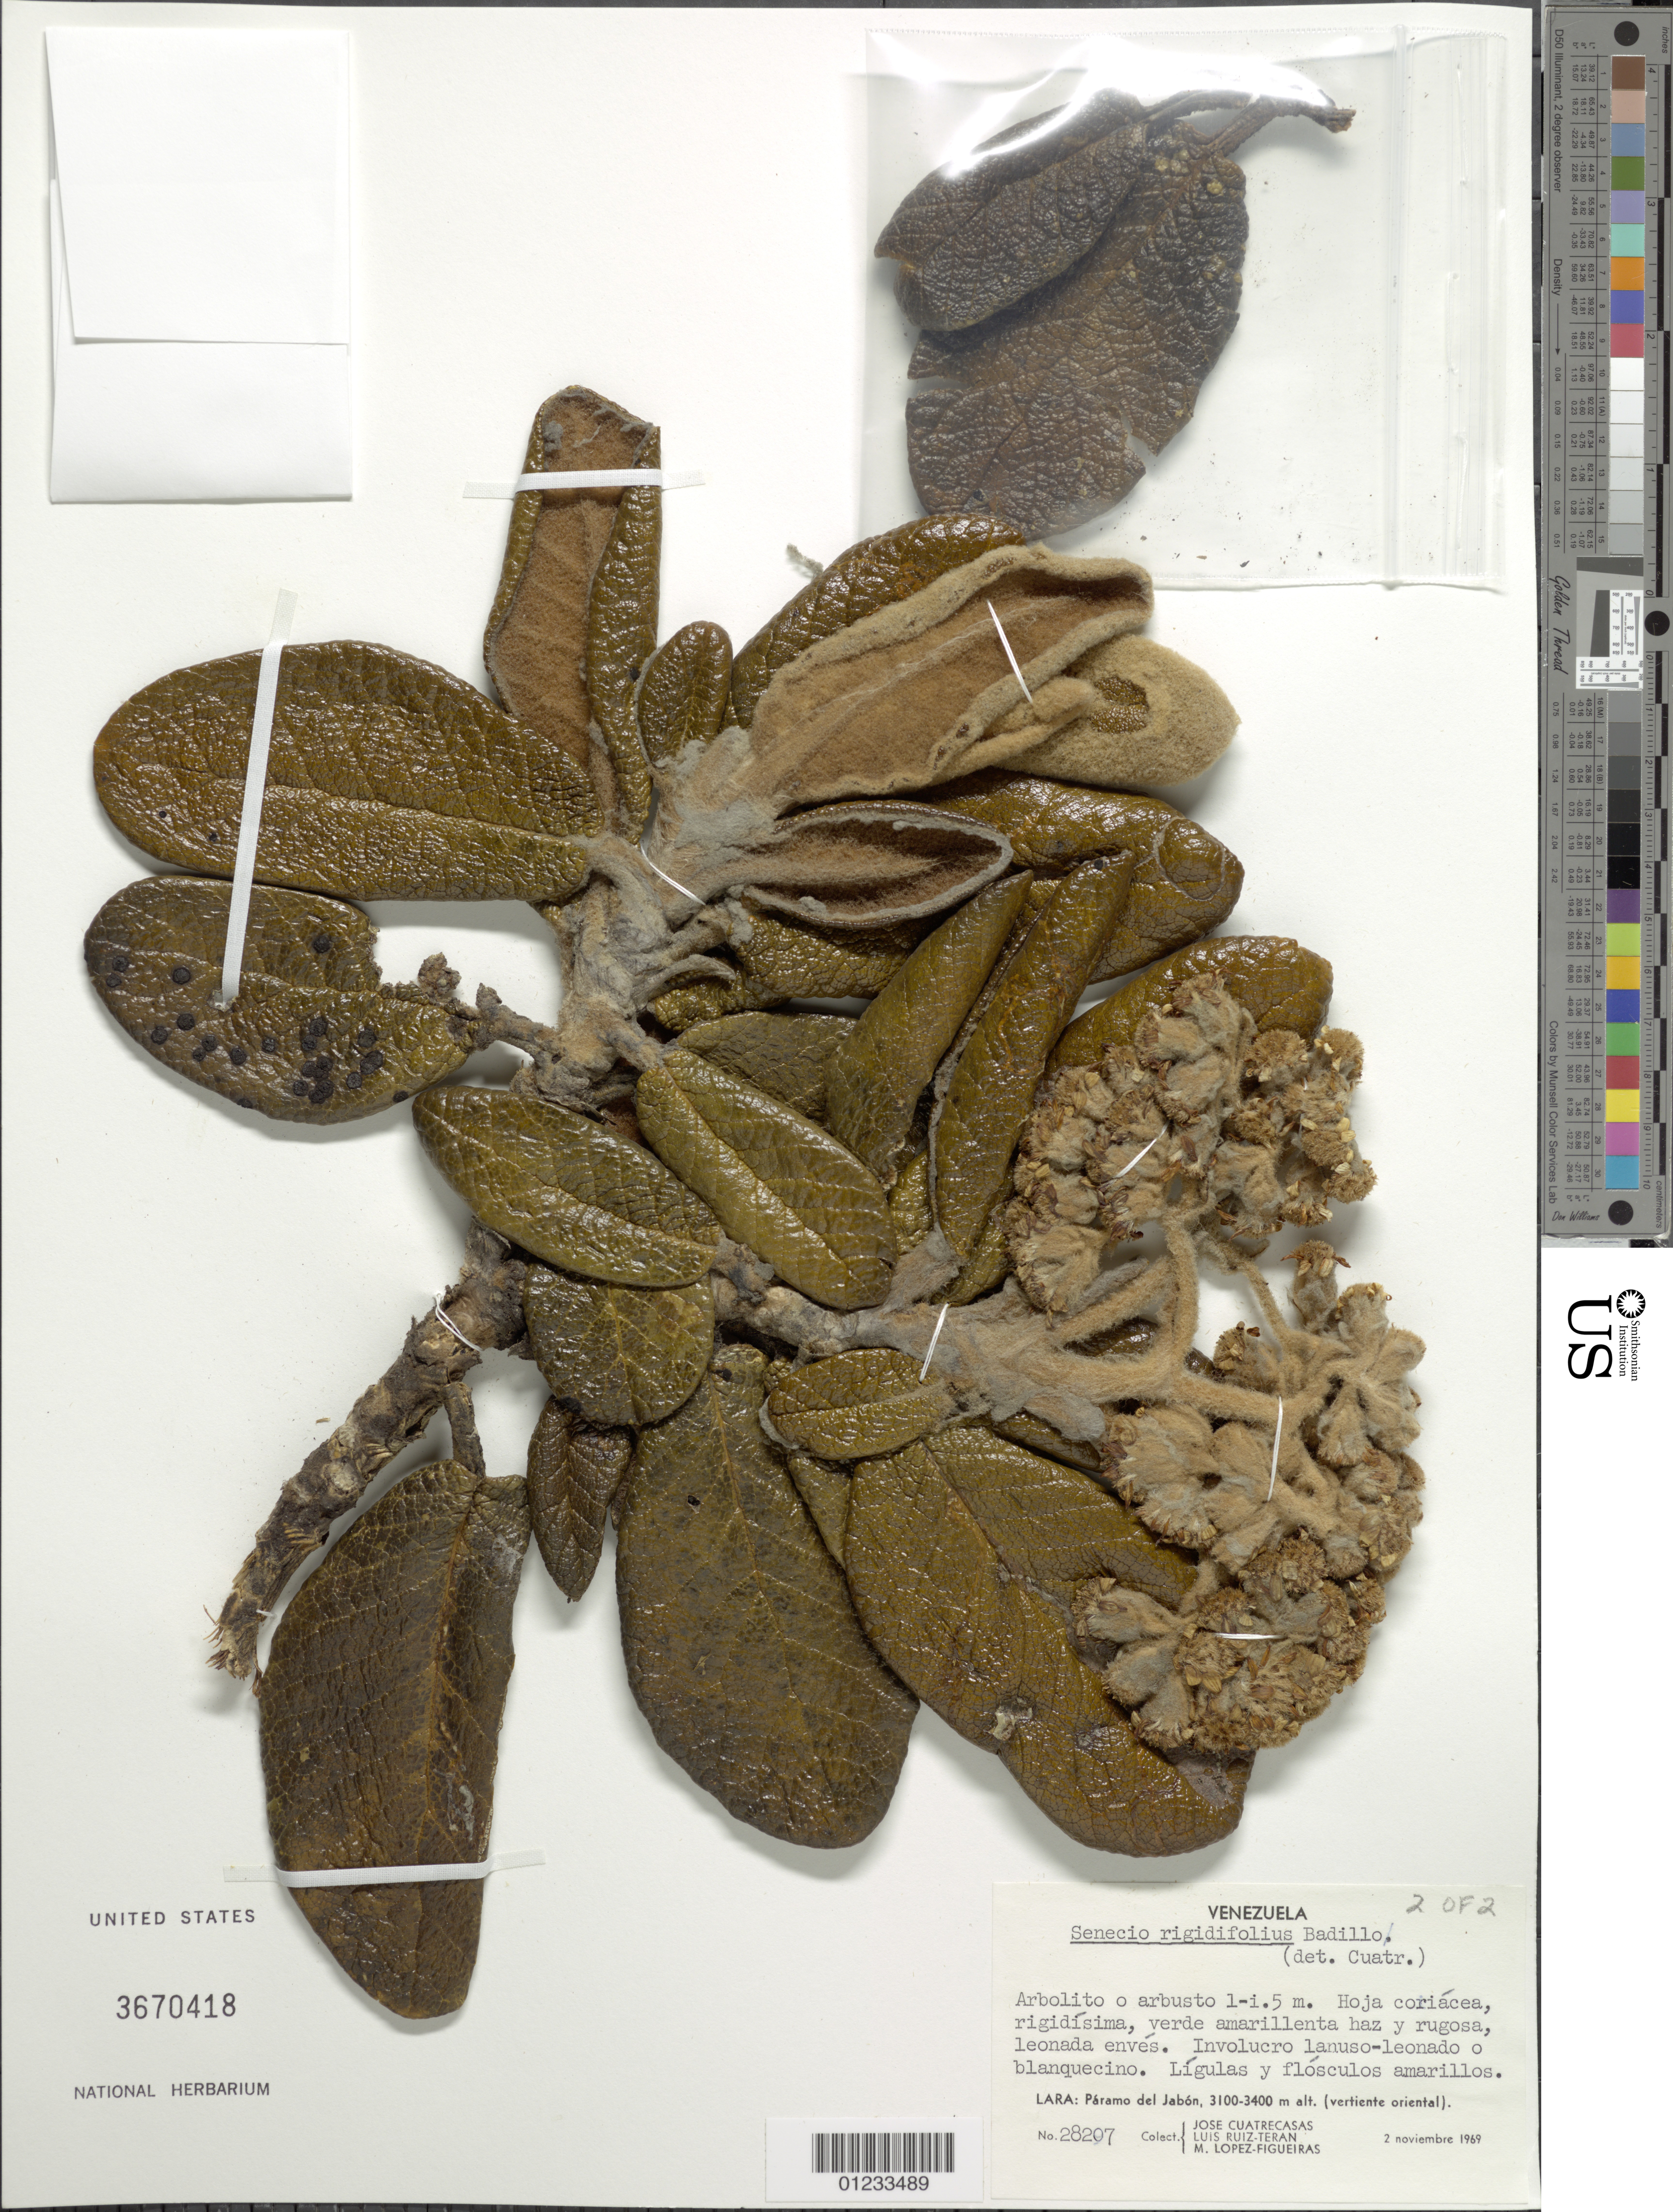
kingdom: Plantae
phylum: Tracheophyta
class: Magnoliopsida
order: Asterales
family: Asteraceae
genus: Senecio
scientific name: Senecio rigidifolius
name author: V.M. Badillo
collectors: J. Cuatrecasas, L. E. Ruíz-Terán & M. López Figueiras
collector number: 28207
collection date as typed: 02 Nov 1969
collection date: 1969-11-02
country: Venezuela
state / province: Lara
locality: Paramo del Jabon, E slope.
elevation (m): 3100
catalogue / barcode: US 3670418